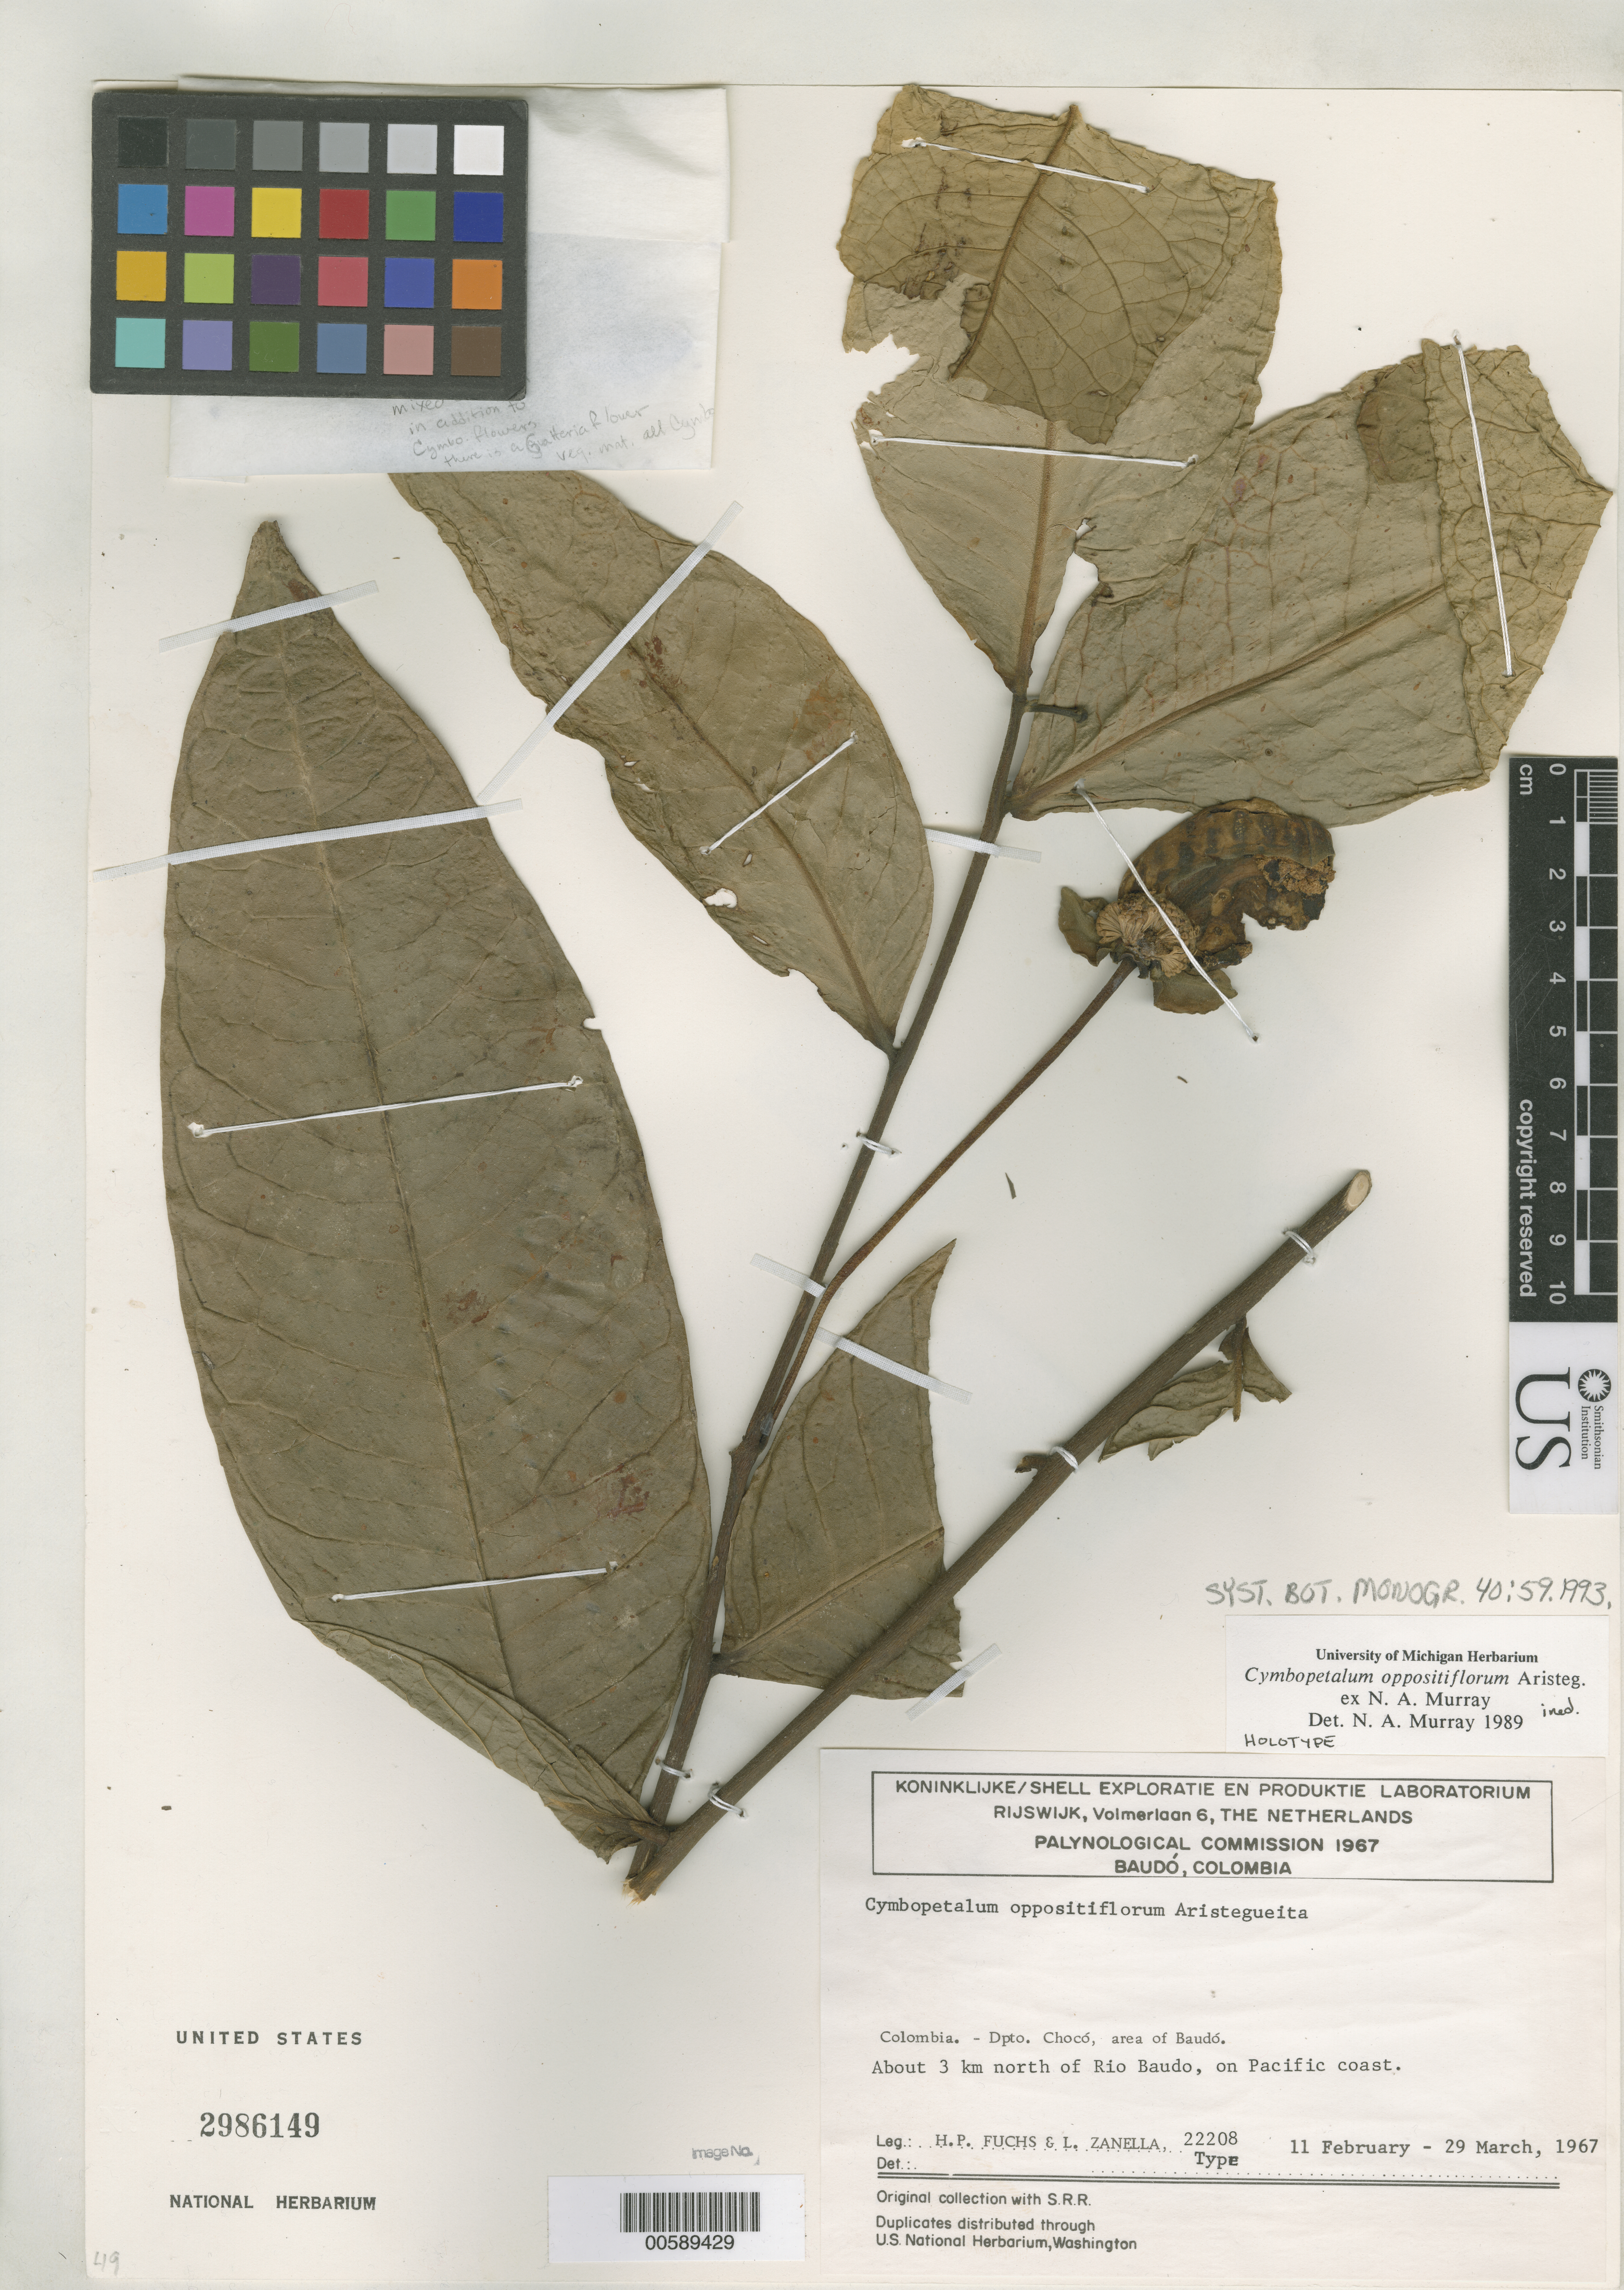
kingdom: Plantae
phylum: Tracheophyta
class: Magnoliopsida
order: Magnoliales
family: Annonaceae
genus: Cymbopetalum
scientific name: Cymbopetalum oppositiflorum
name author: Aristeg. ex N.A. Murray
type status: Holotype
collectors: H. P. Fuchs & L. Zanella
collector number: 22208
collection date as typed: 11 Feb 1967 to 29 Mar 1967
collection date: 1967-02-11/1967-03-29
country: Colombia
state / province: Chocó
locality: Area of Baudo, ca. 3 km N of Rio Baudo, on Pacific Coast.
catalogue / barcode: US 2986149